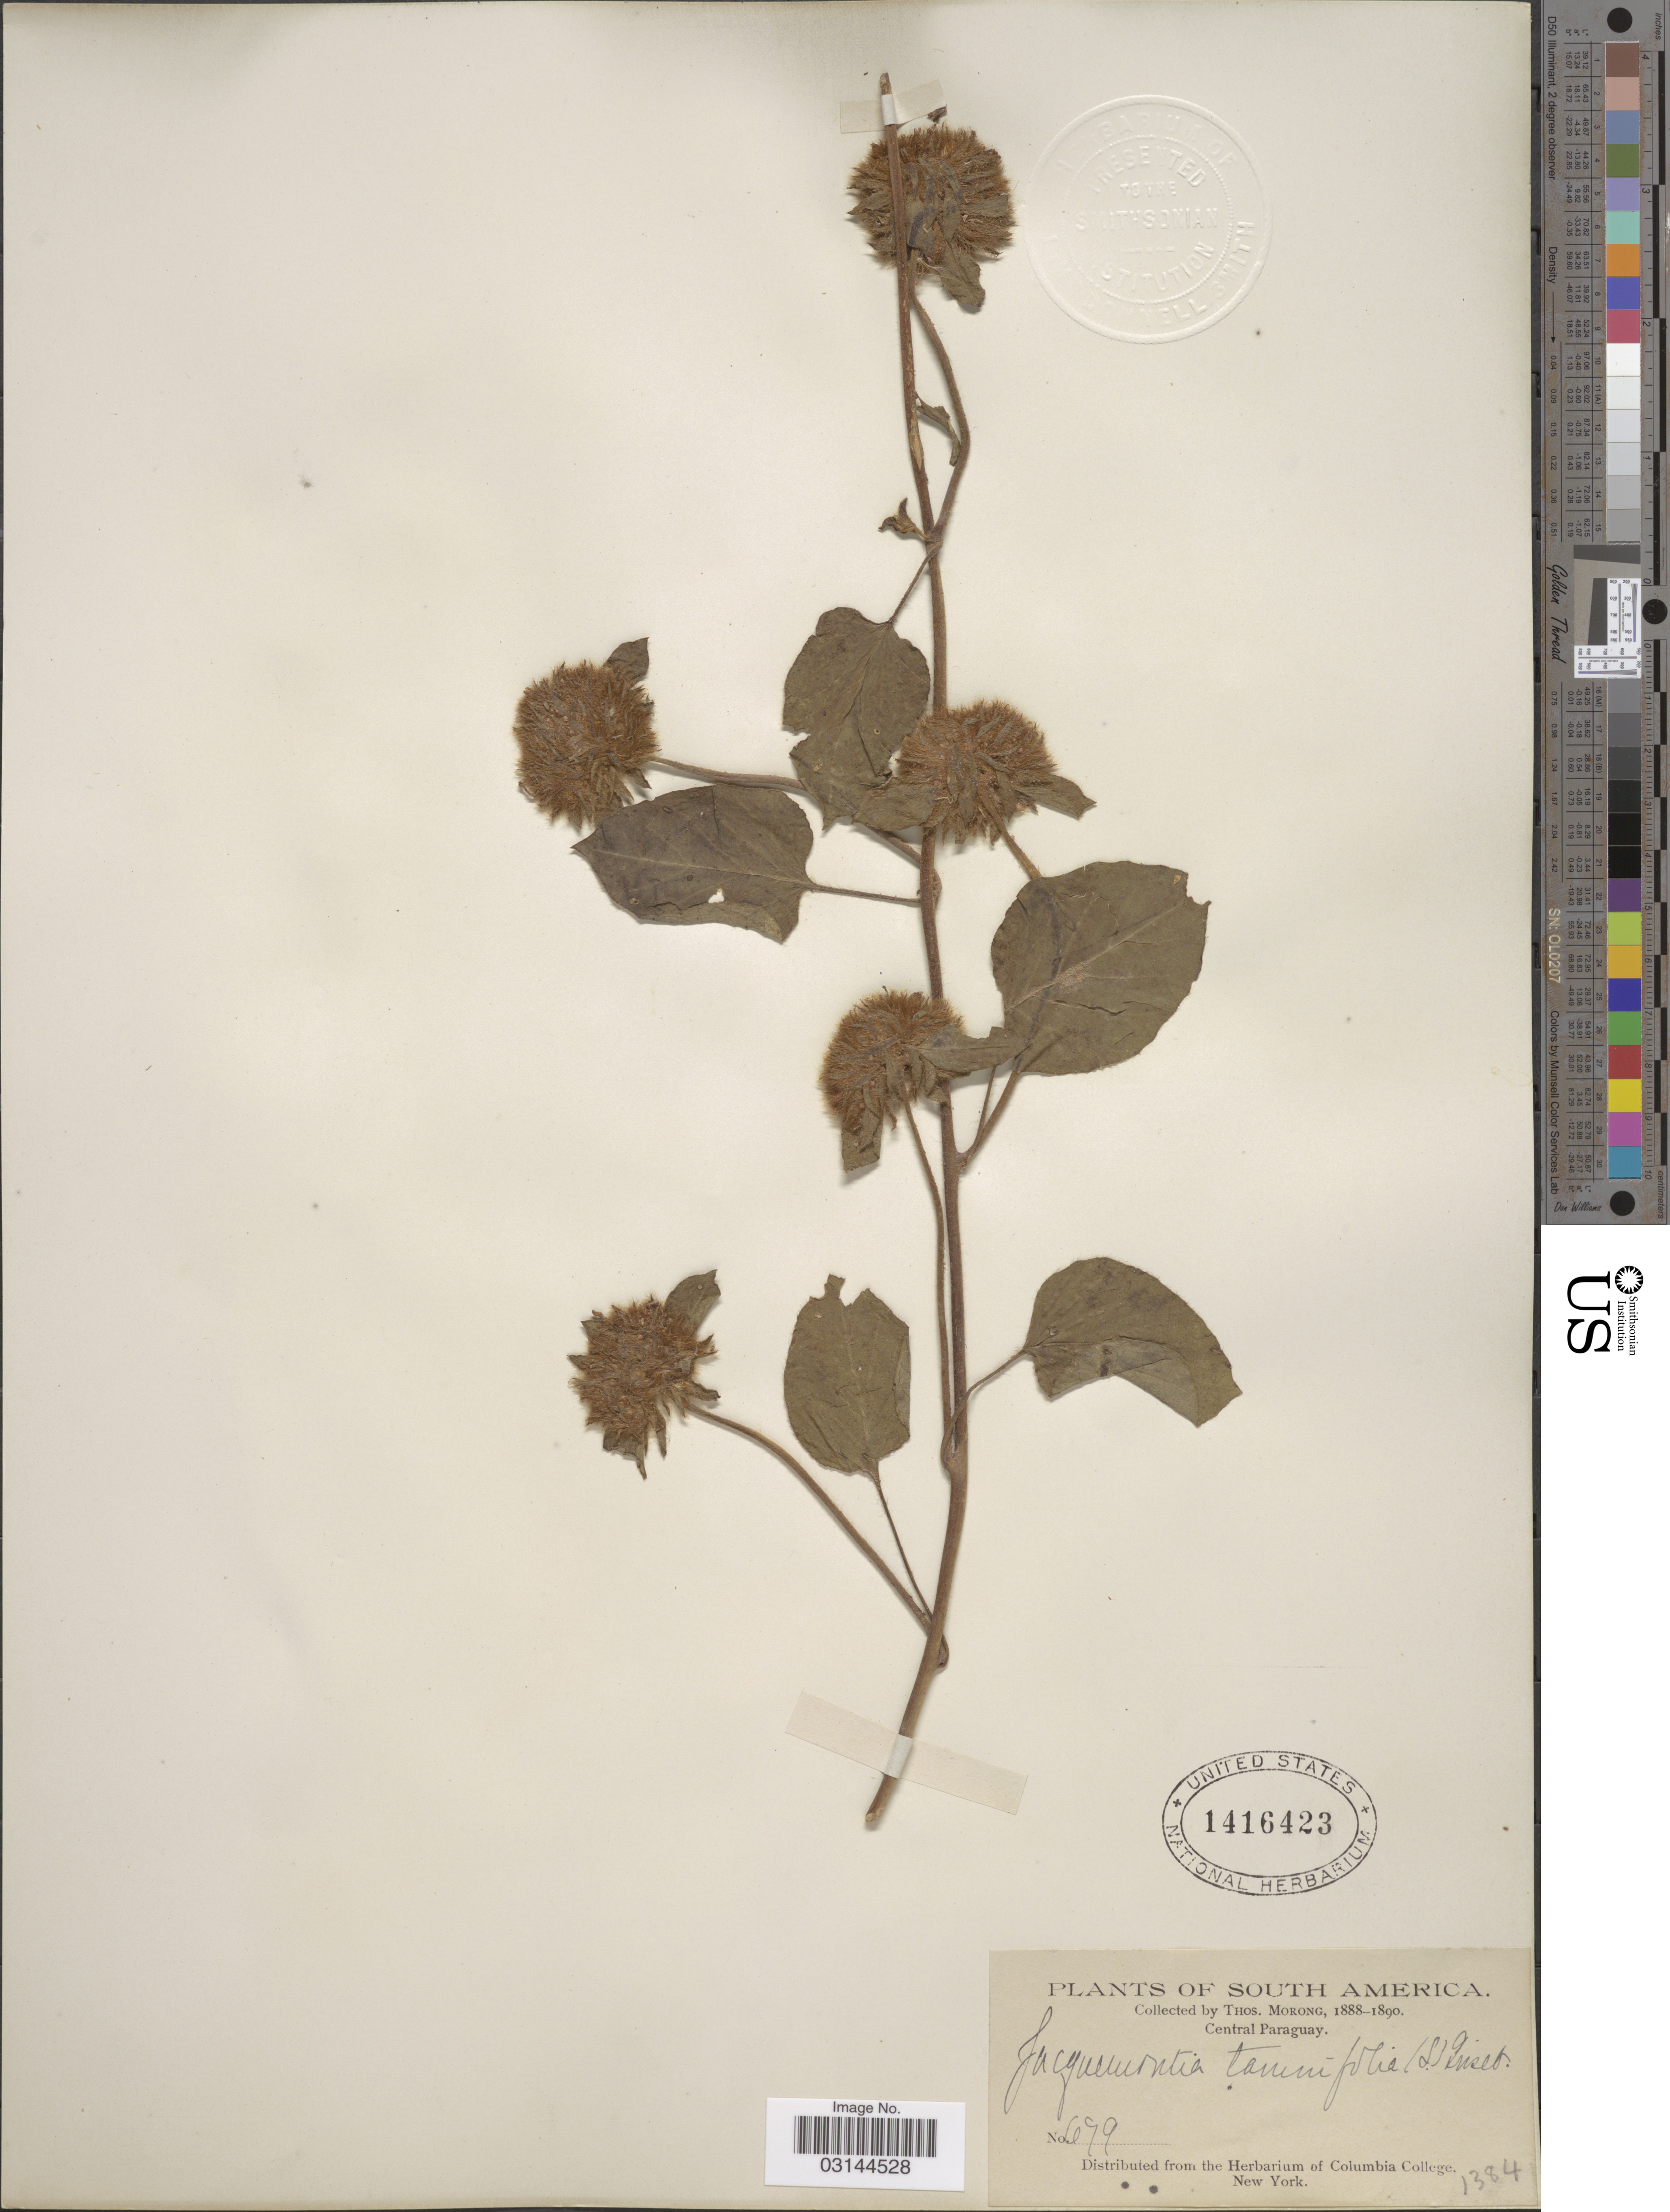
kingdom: Plantae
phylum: Tracheophyta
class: Magnoliopsida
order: Solanales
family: Convolvulaceae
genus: Jacquemontia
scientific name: Jacquemontia tamnifolia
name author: (L.) Griseb.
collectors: ex herb. T. Morong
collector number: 679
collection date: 1888/1890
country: Paraguay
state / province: Central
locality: Central Paraguay.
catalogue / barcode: US 1416423